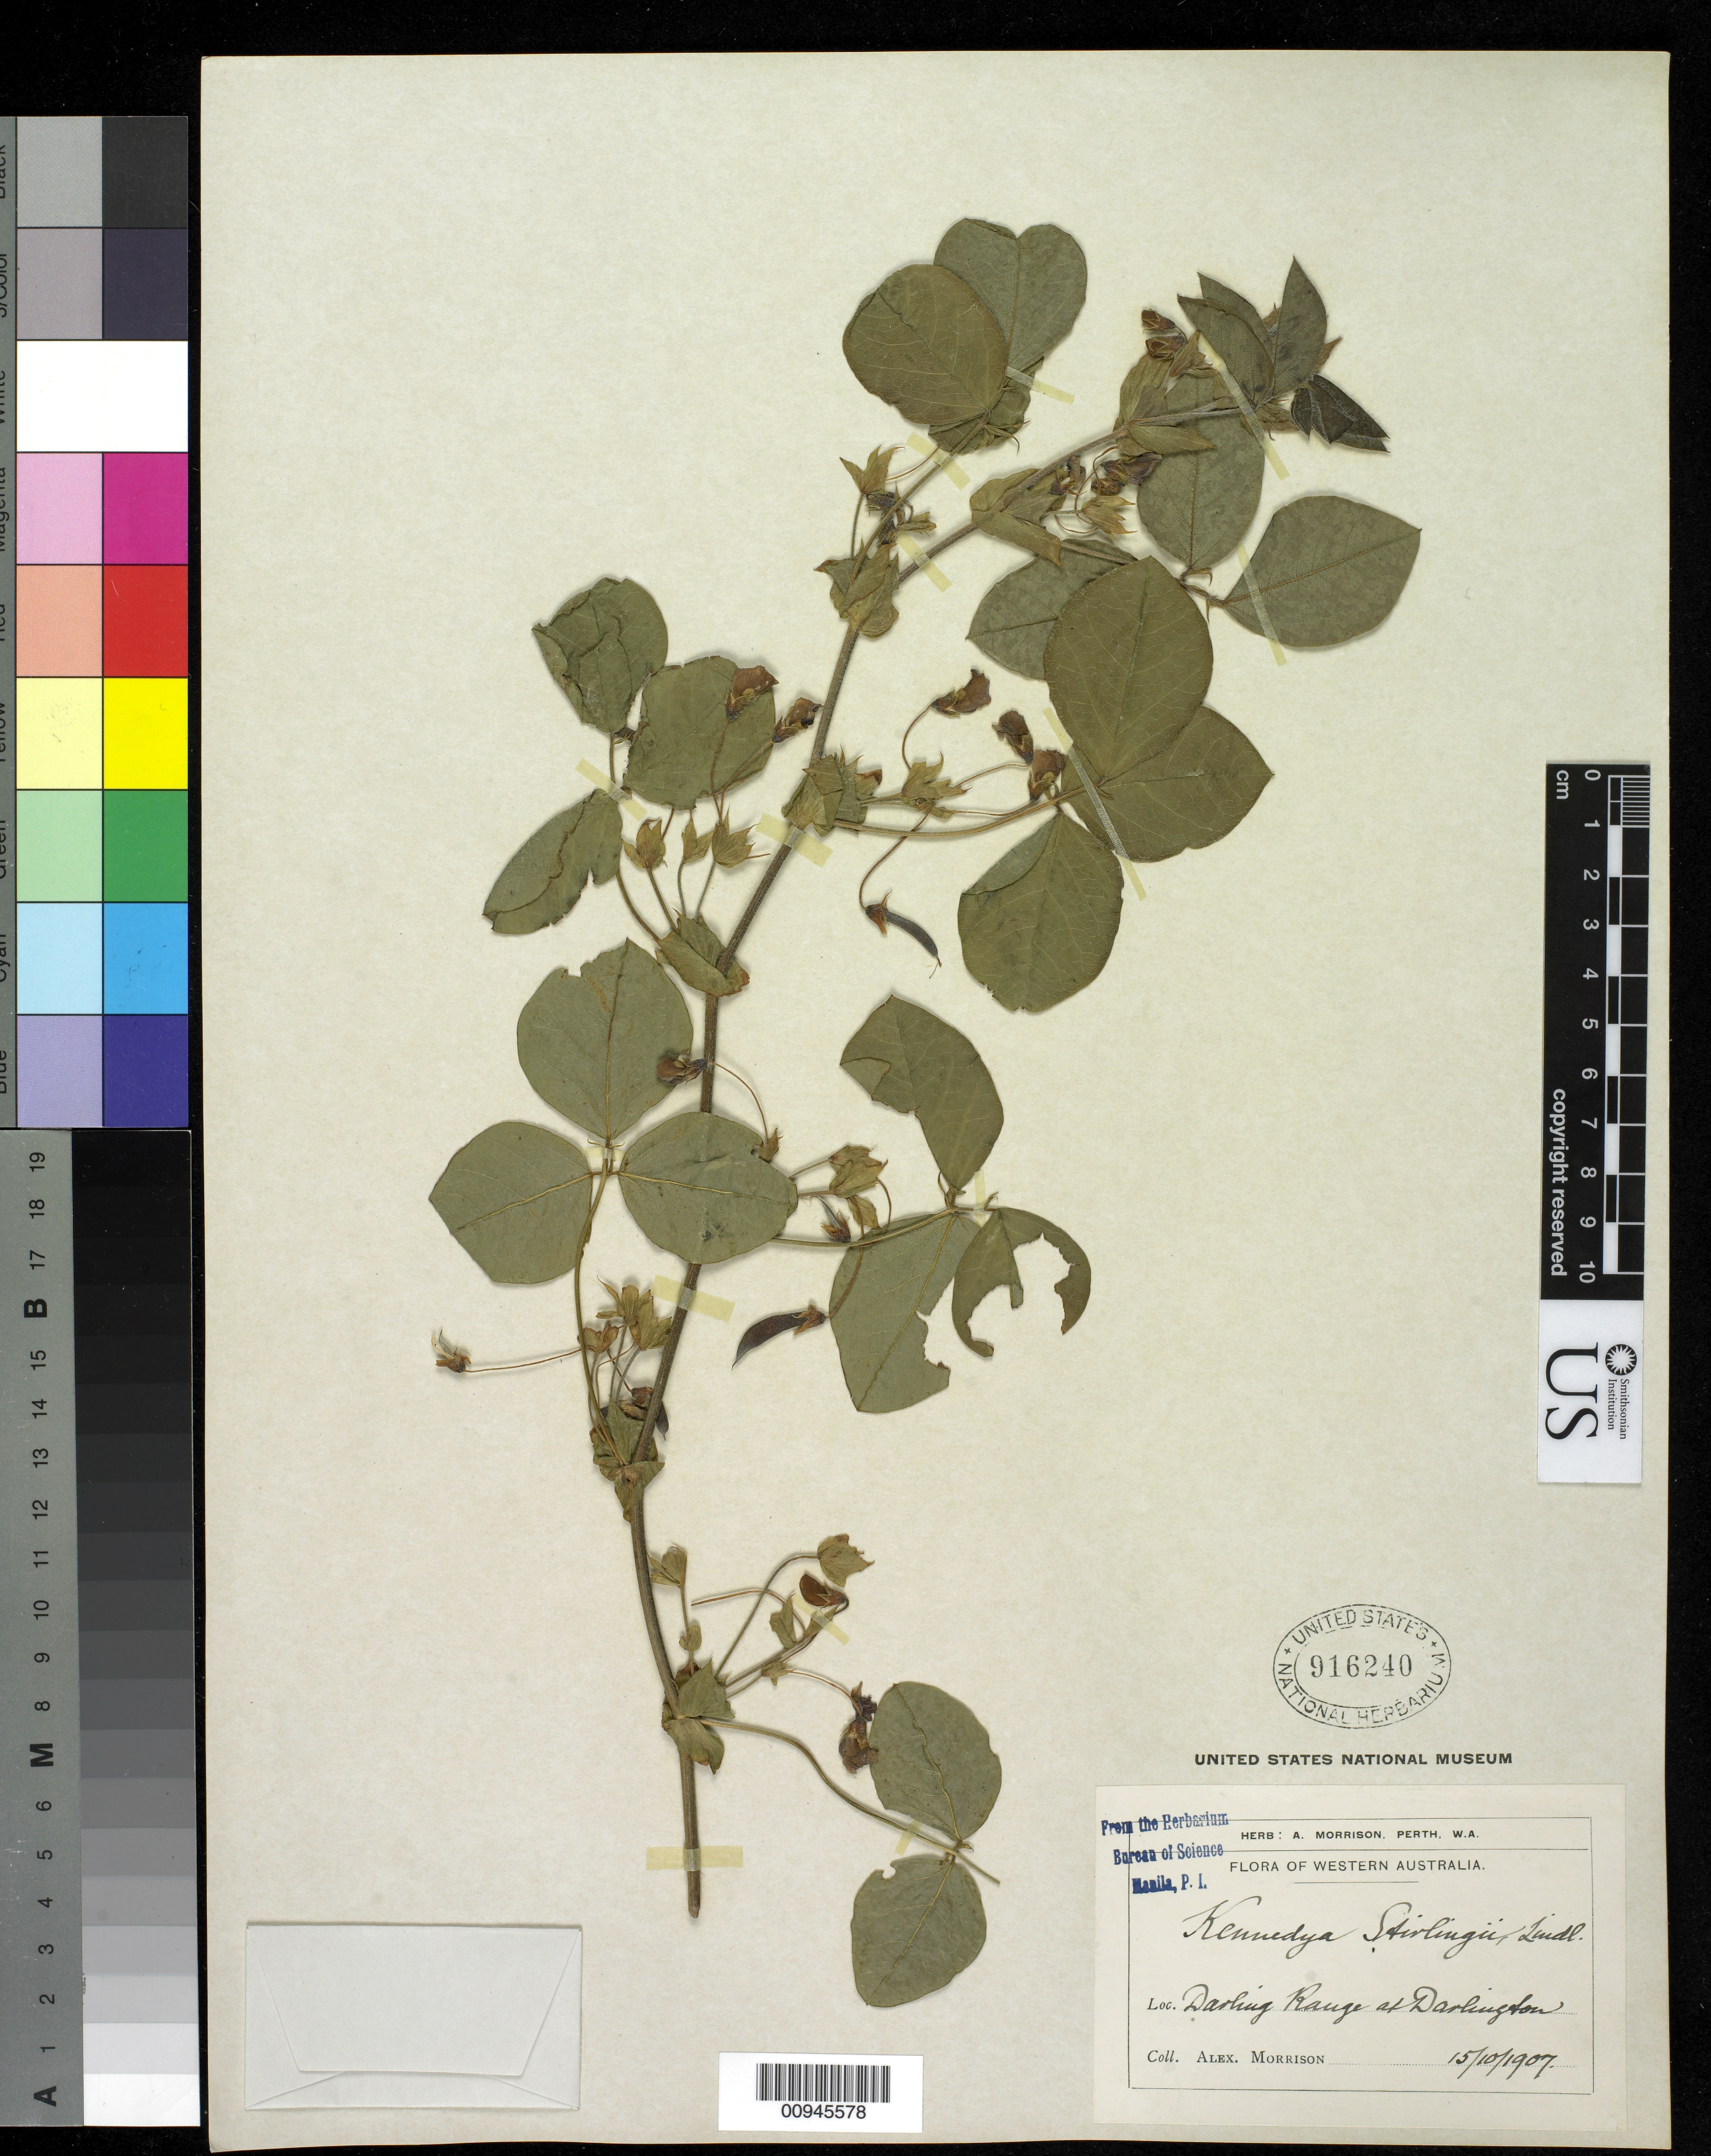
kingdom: Plantae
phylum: Tracheophyta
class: Magnoliopsida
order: Fabales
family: Fabaceae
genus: Kennedia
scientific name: Kennedia stirlingii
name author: Lindl.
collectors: A. Morrison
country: Australia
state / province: South Australia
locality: Darling Range at Darlington.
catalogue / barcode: US 916240